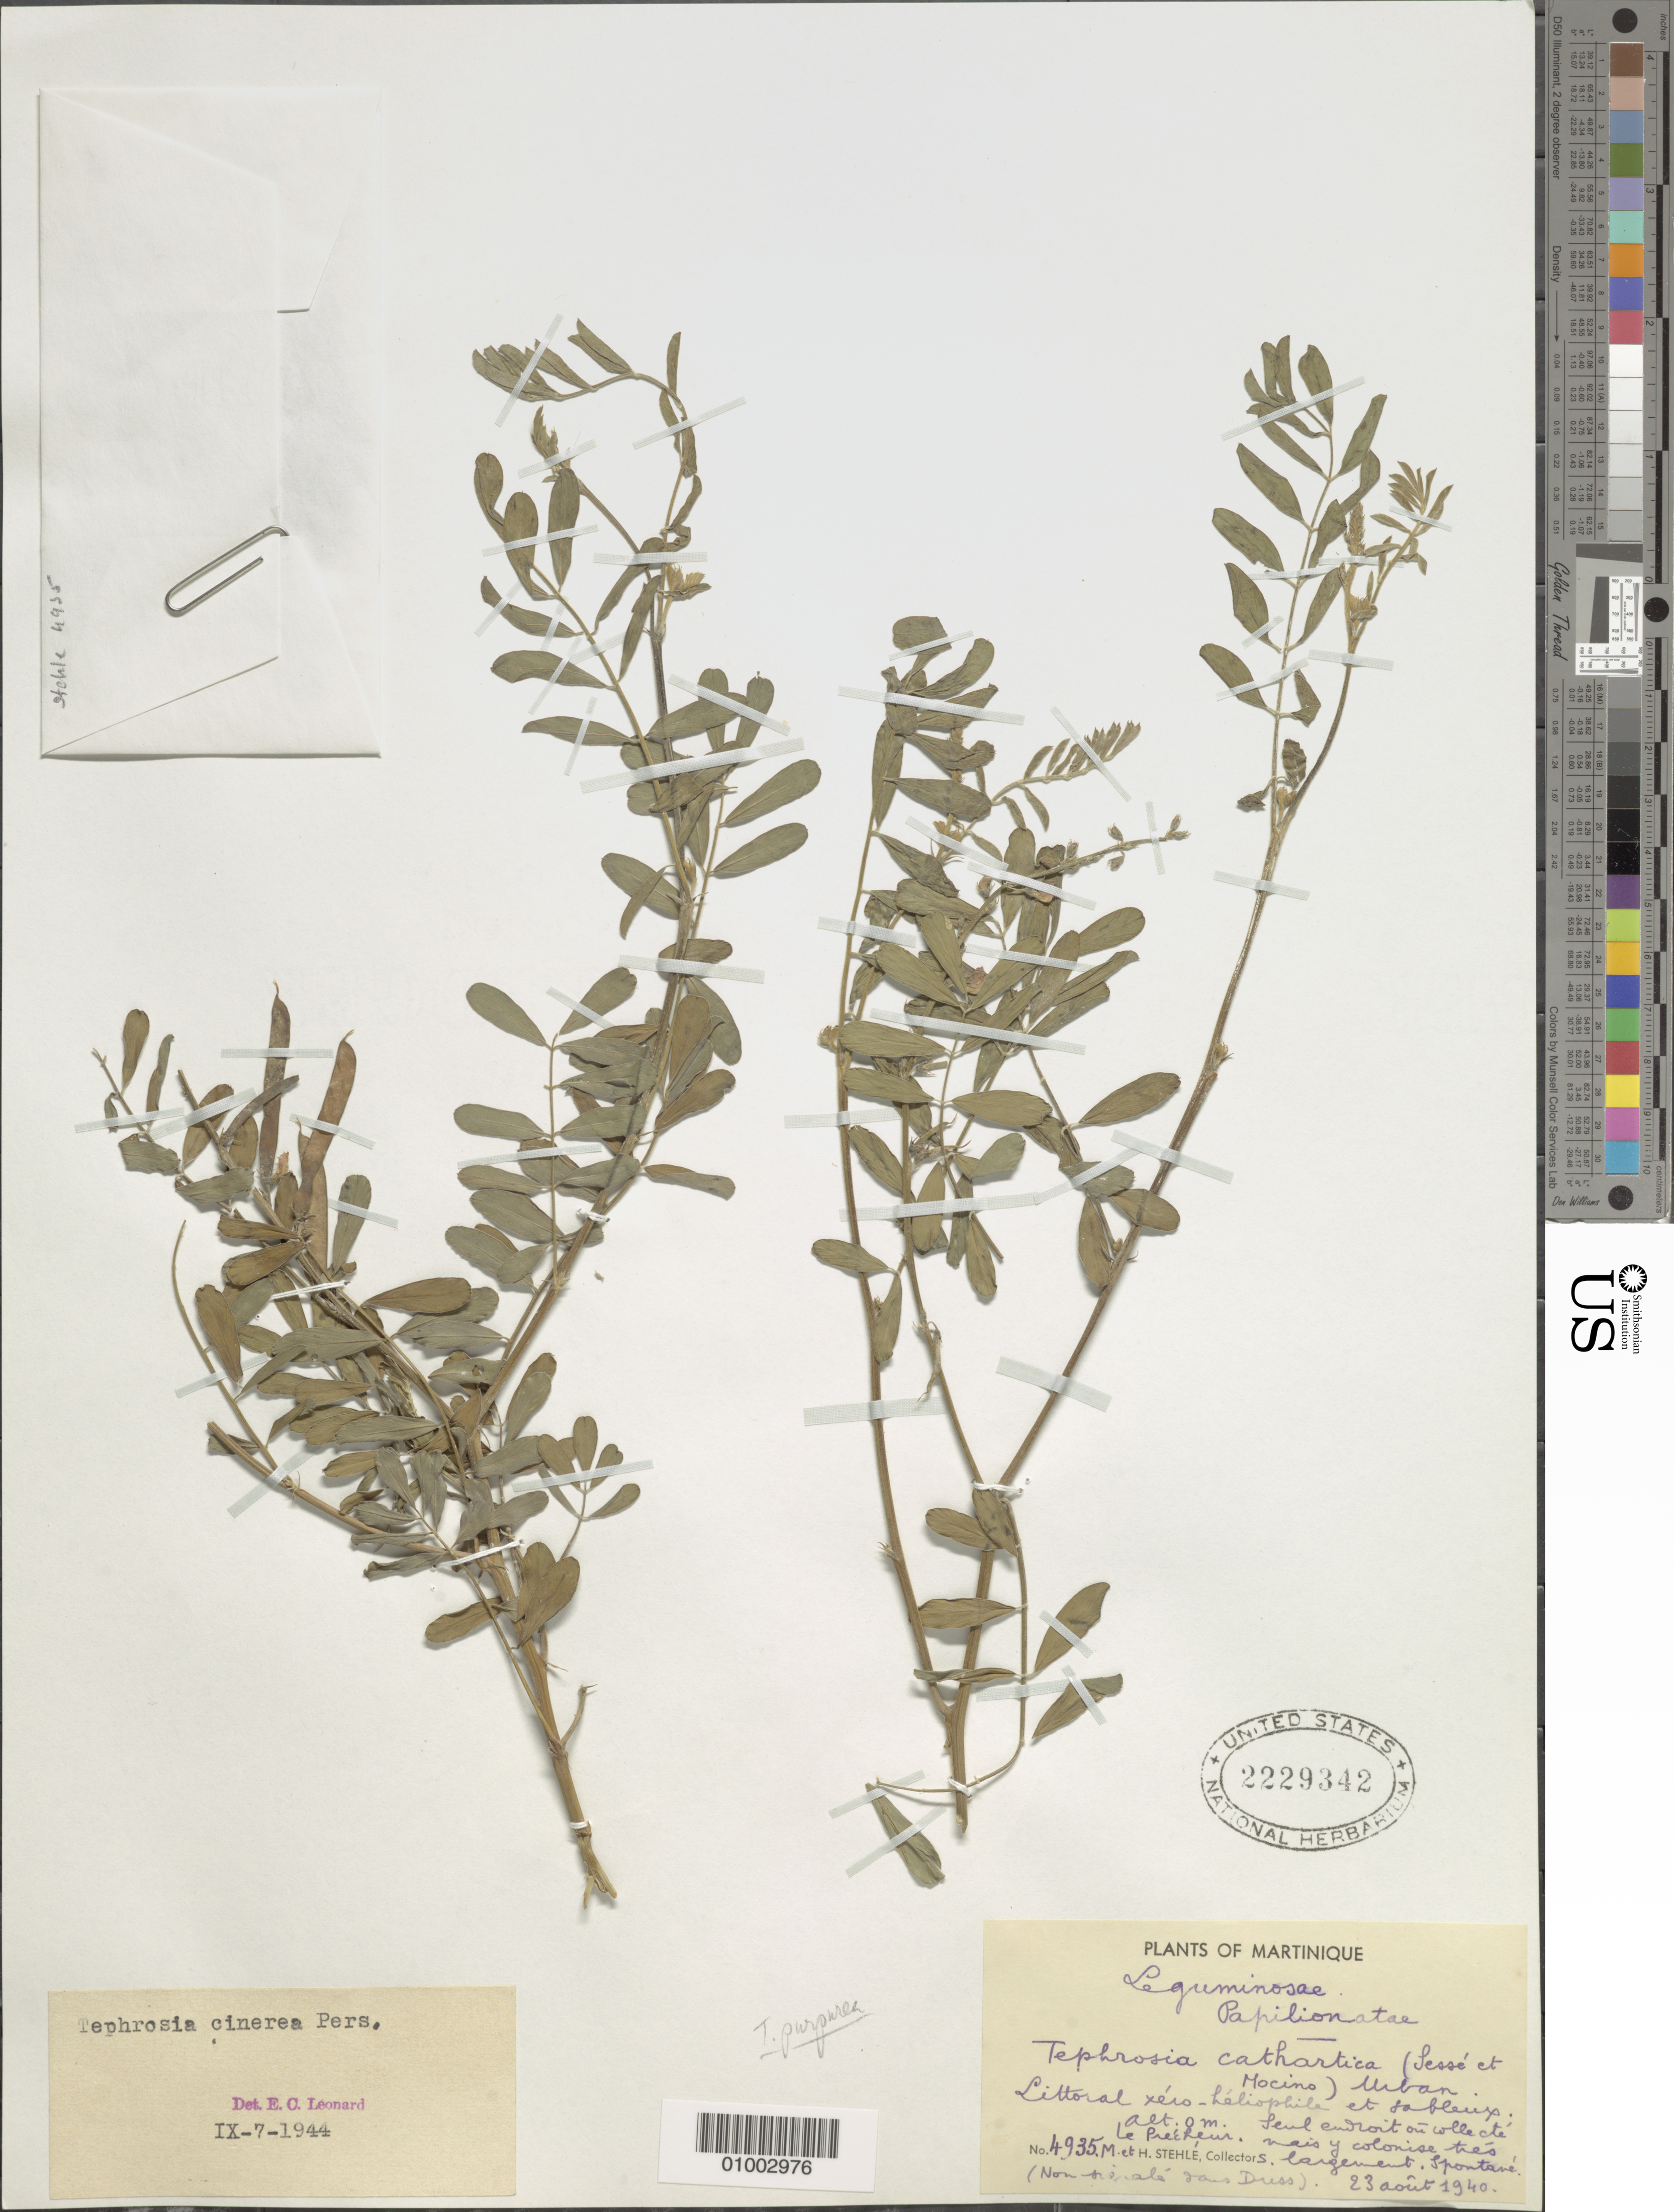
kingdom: Plantae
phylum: Tracheophyta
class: Magnoliopsida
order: Fabales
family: Fabaceae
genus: Tephrosia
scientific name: Tephrosia purpurea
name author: (L.) Pers.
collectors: H. Stehlé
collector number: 4935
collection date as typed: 23 Aug 1940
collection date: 1940-08-23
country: Martinique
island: Martinique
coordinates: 0 N, 0 E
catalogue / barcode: US 2229342